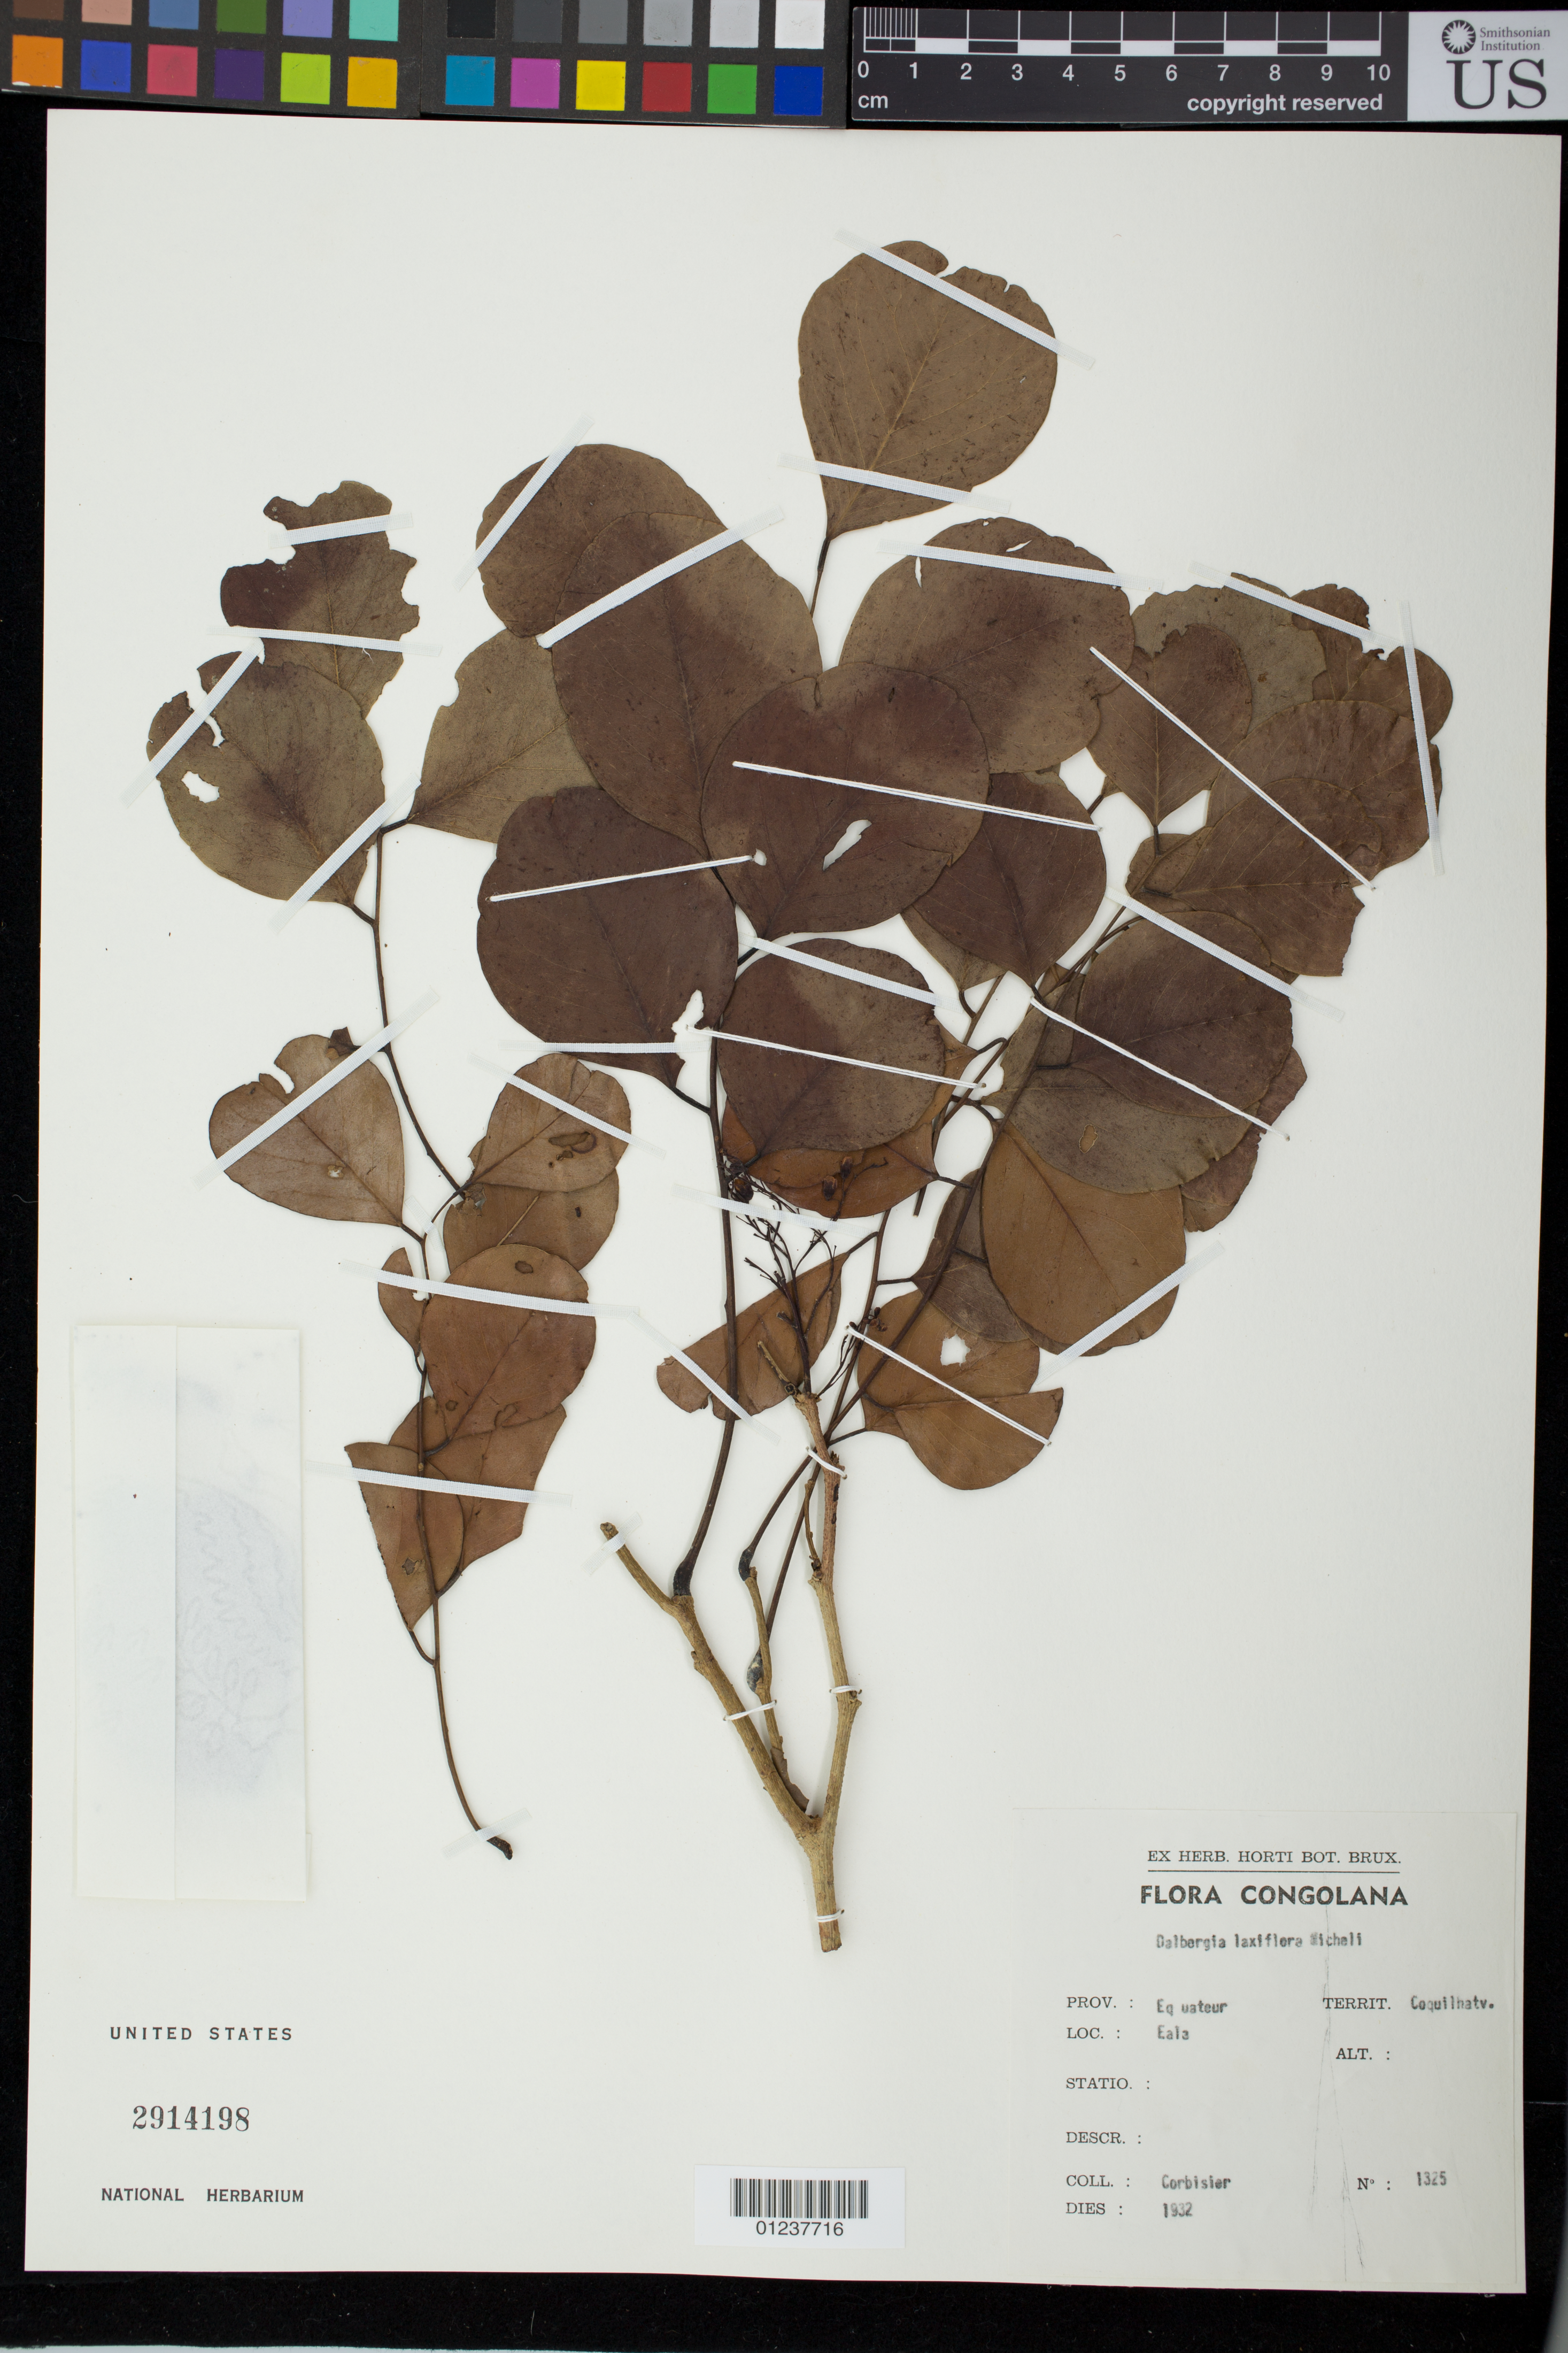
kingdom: Plantae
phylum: Tracheophyta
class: Magnoliopsida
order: Fabales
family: Fabaceae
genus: Dalbergia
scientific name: Dalbergia laxiflora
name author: Micheli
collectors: A. Corbisier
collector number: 1325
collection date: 1932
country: Congo, Democratic Republic of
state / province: Equateur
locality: Eala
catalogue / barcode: US 2914198